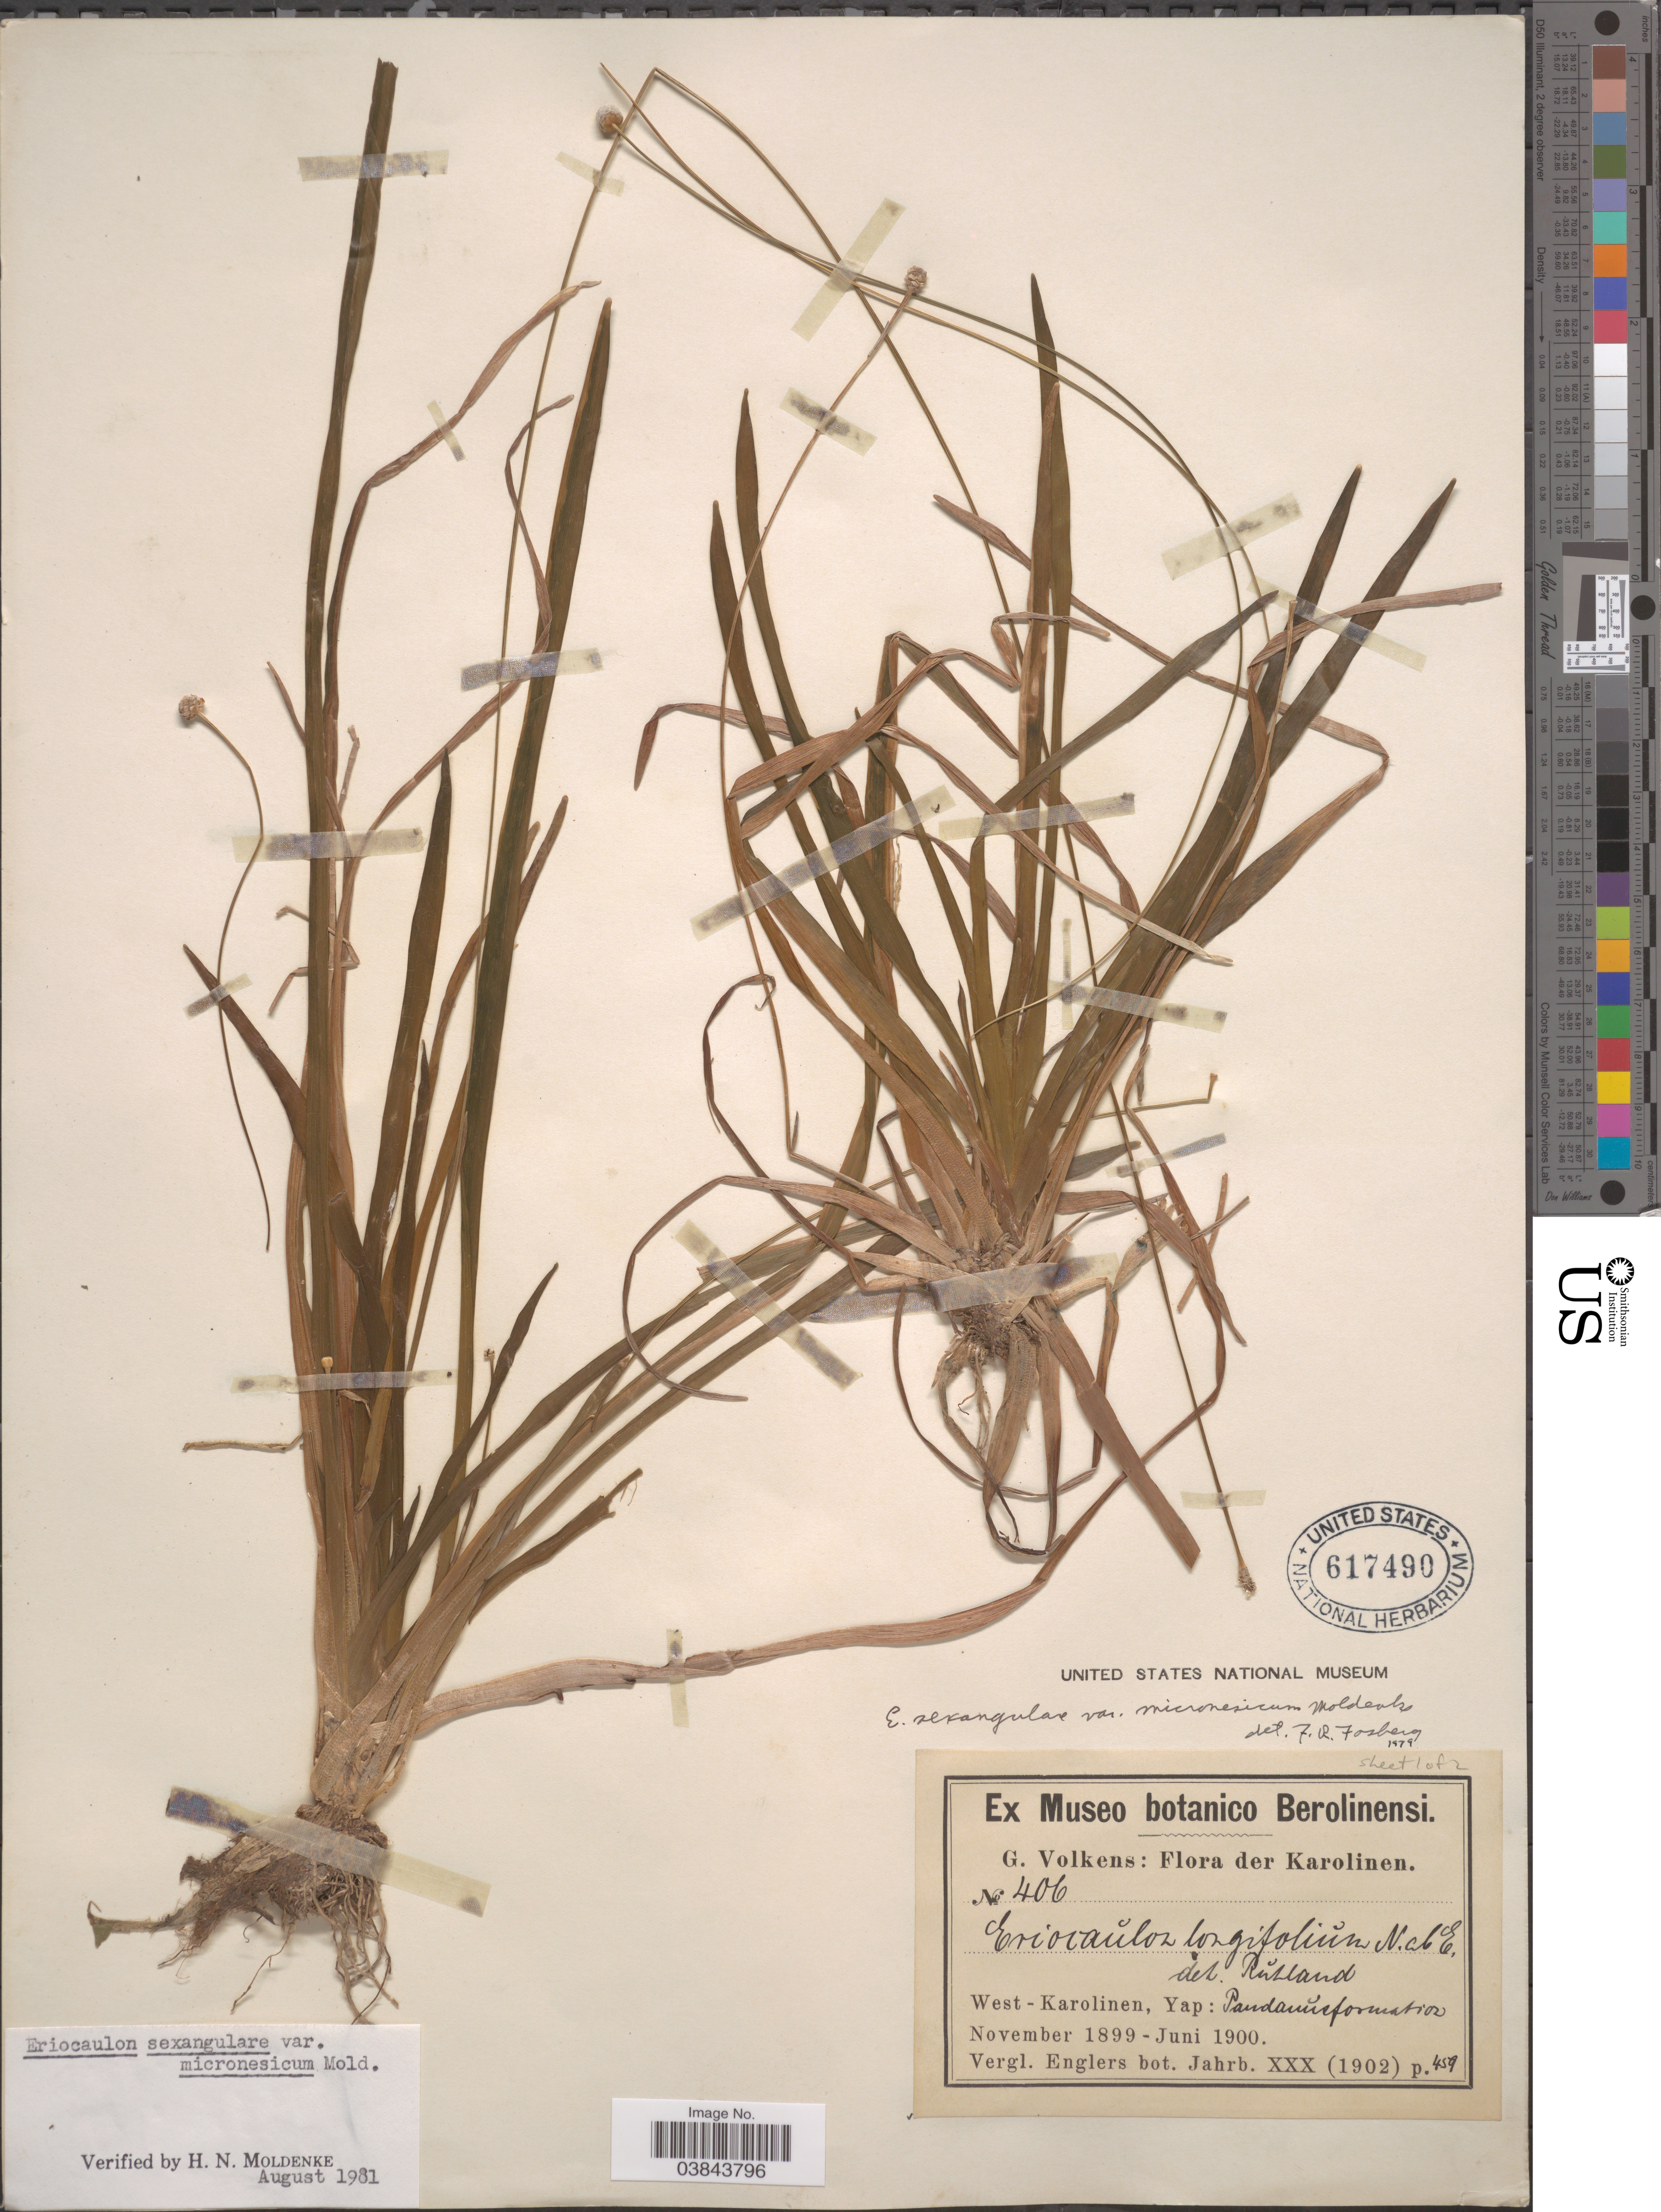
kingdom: Plantae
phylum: Tracheophyta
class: Liliopsida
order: Poales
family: Eriocaulaceae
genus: Eriocaulon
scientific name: Eriocaulon sexangulare var. micronesicum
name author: Moldenke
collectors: G. Volkens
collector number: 406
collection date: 1899-11/1900-06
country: Micronesia, Federated States of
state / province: Yap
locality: Karolinen. West - Karolinen, Yap: Pandanúsfosnihh'os [interpreted].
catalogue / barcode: US 617490